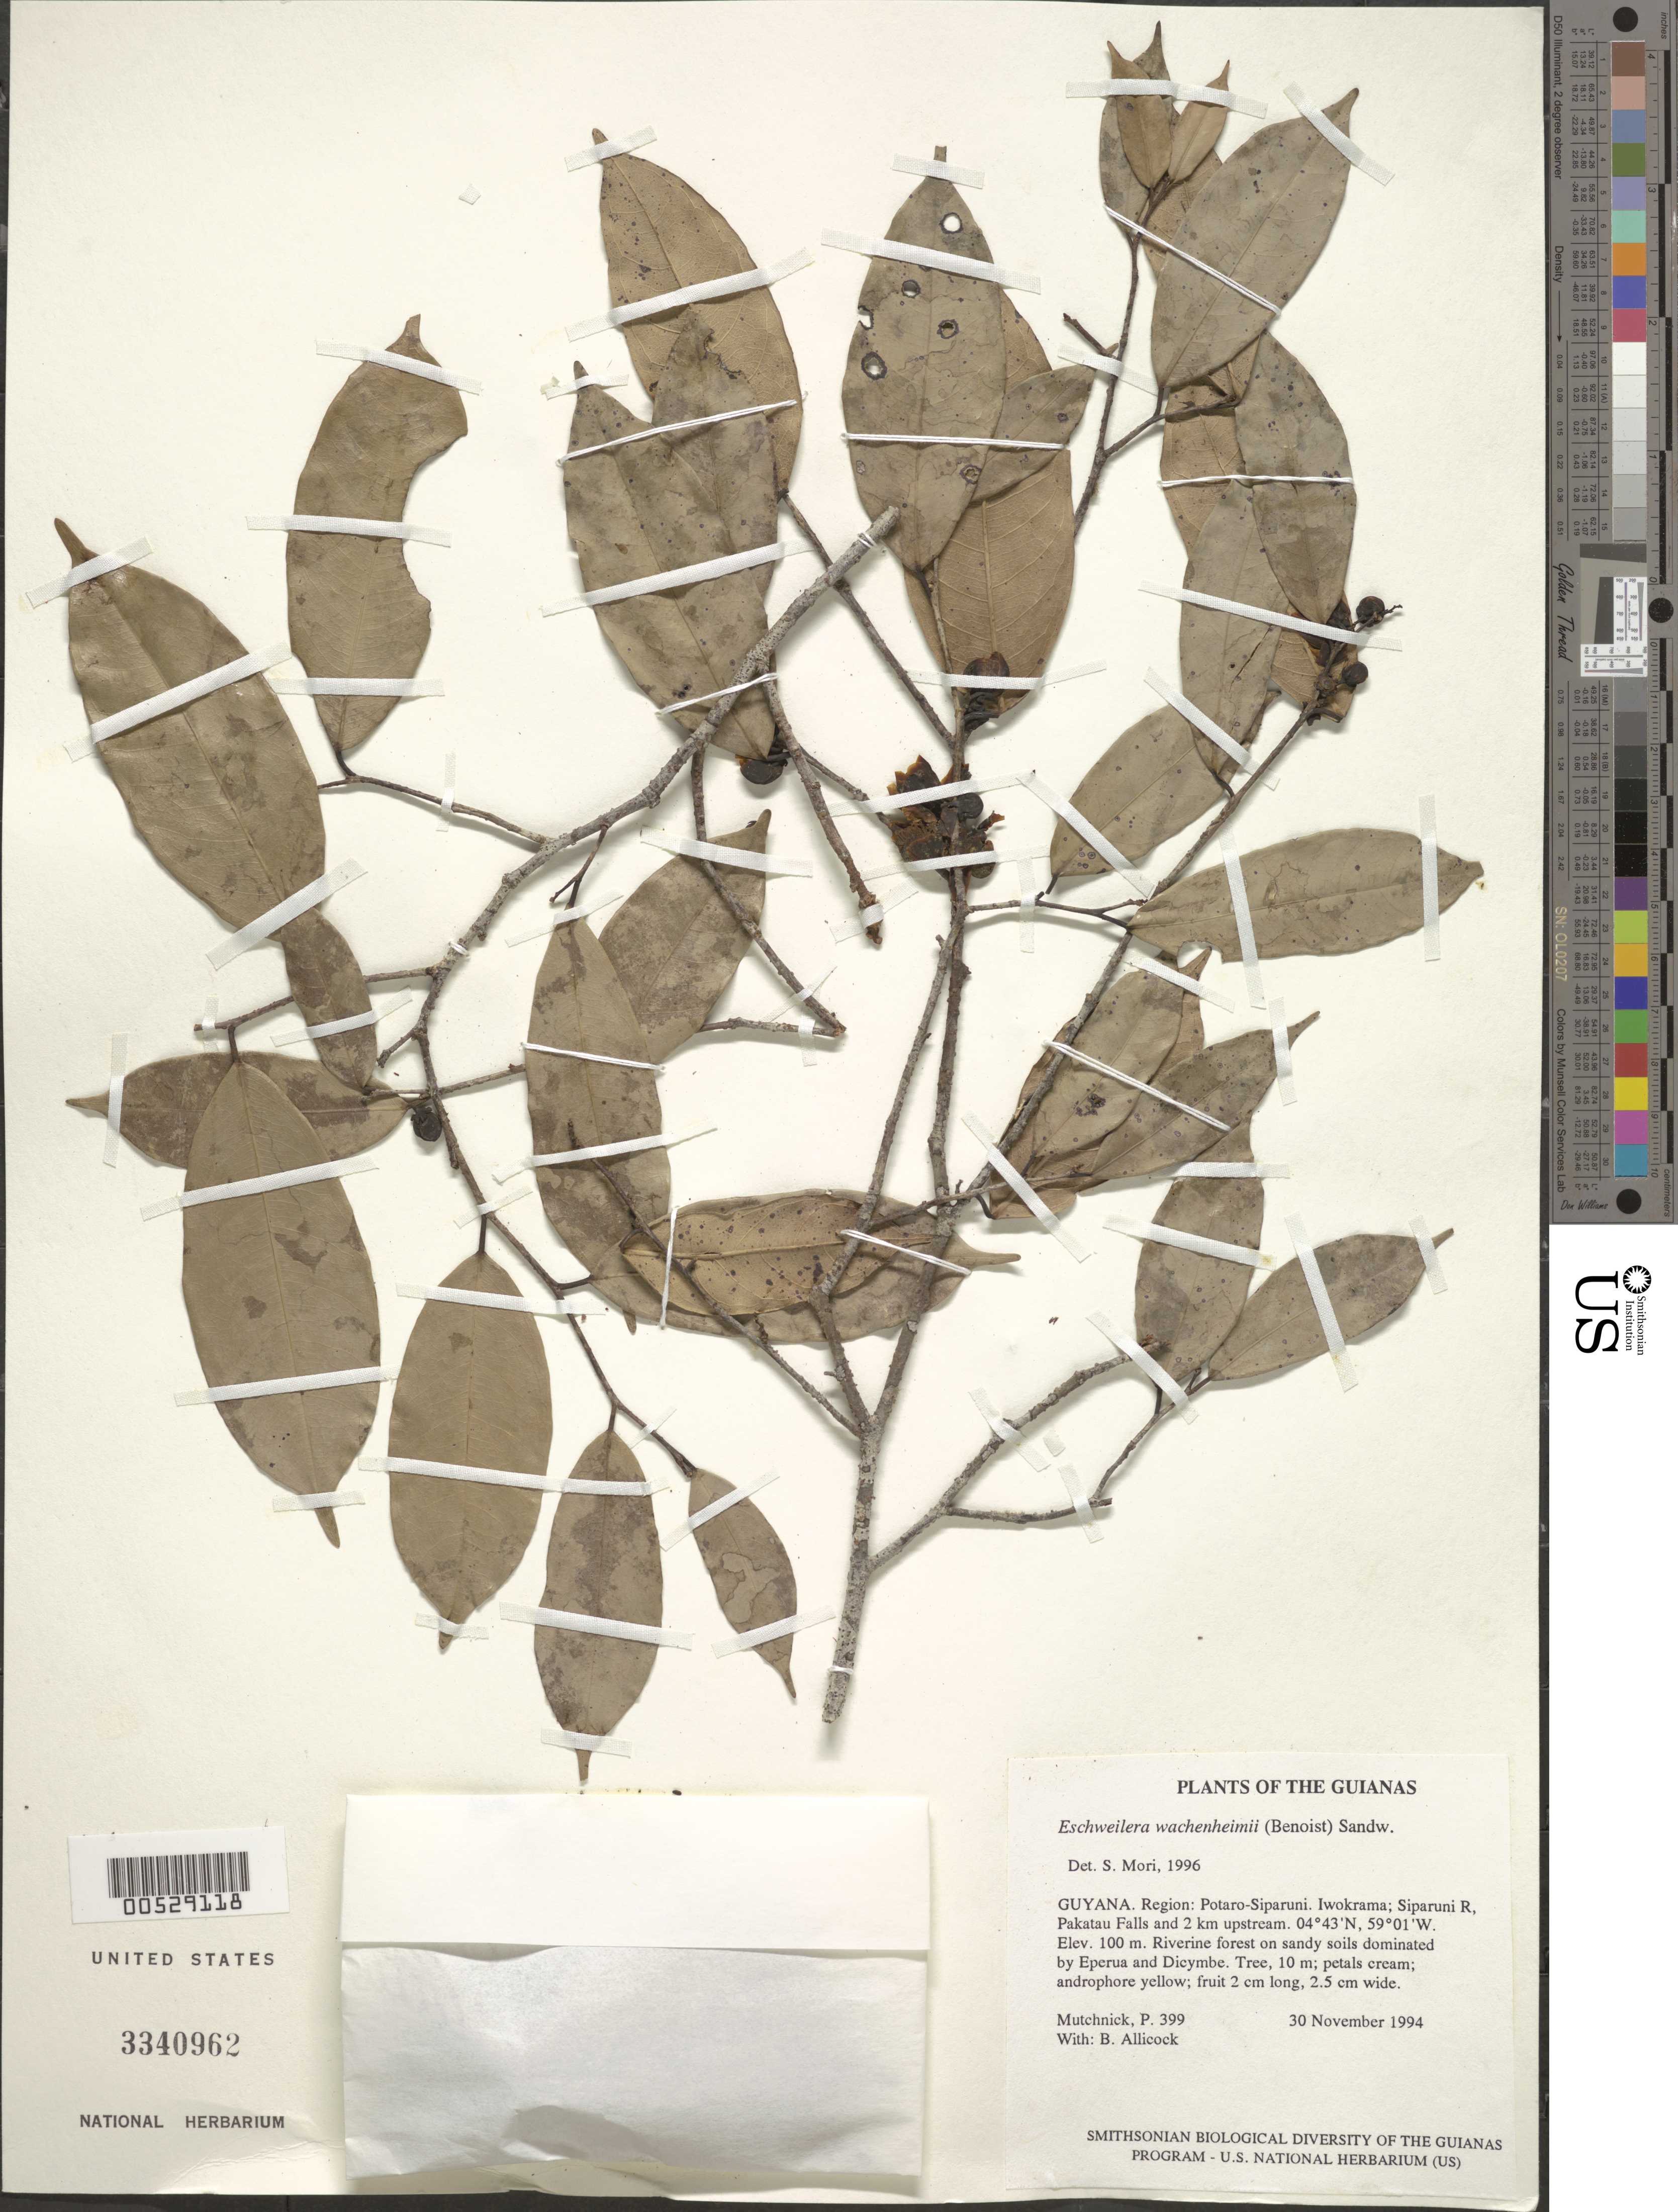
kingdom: Plantae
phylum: Tracheophyta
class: Magnoliopsida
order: Ericales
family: Lecythidaceae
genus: Eschweilera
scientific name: Eschweilera wachenheimii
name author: (Benoist) Sandwith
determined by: Mori, Scott A.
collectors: P. Mutchnick & B. Allicock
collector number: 399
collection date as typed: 30 November 1994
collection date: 1994-11-30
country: Guyana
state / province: Potaro-Siparuni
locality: Iwokrama; Siparuni R, Pakatau Falls and 2 km upstream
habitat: Riverine forest on sandy soils dominated by Eperua and Dicymbe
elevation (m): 100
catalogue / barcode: US 3340962